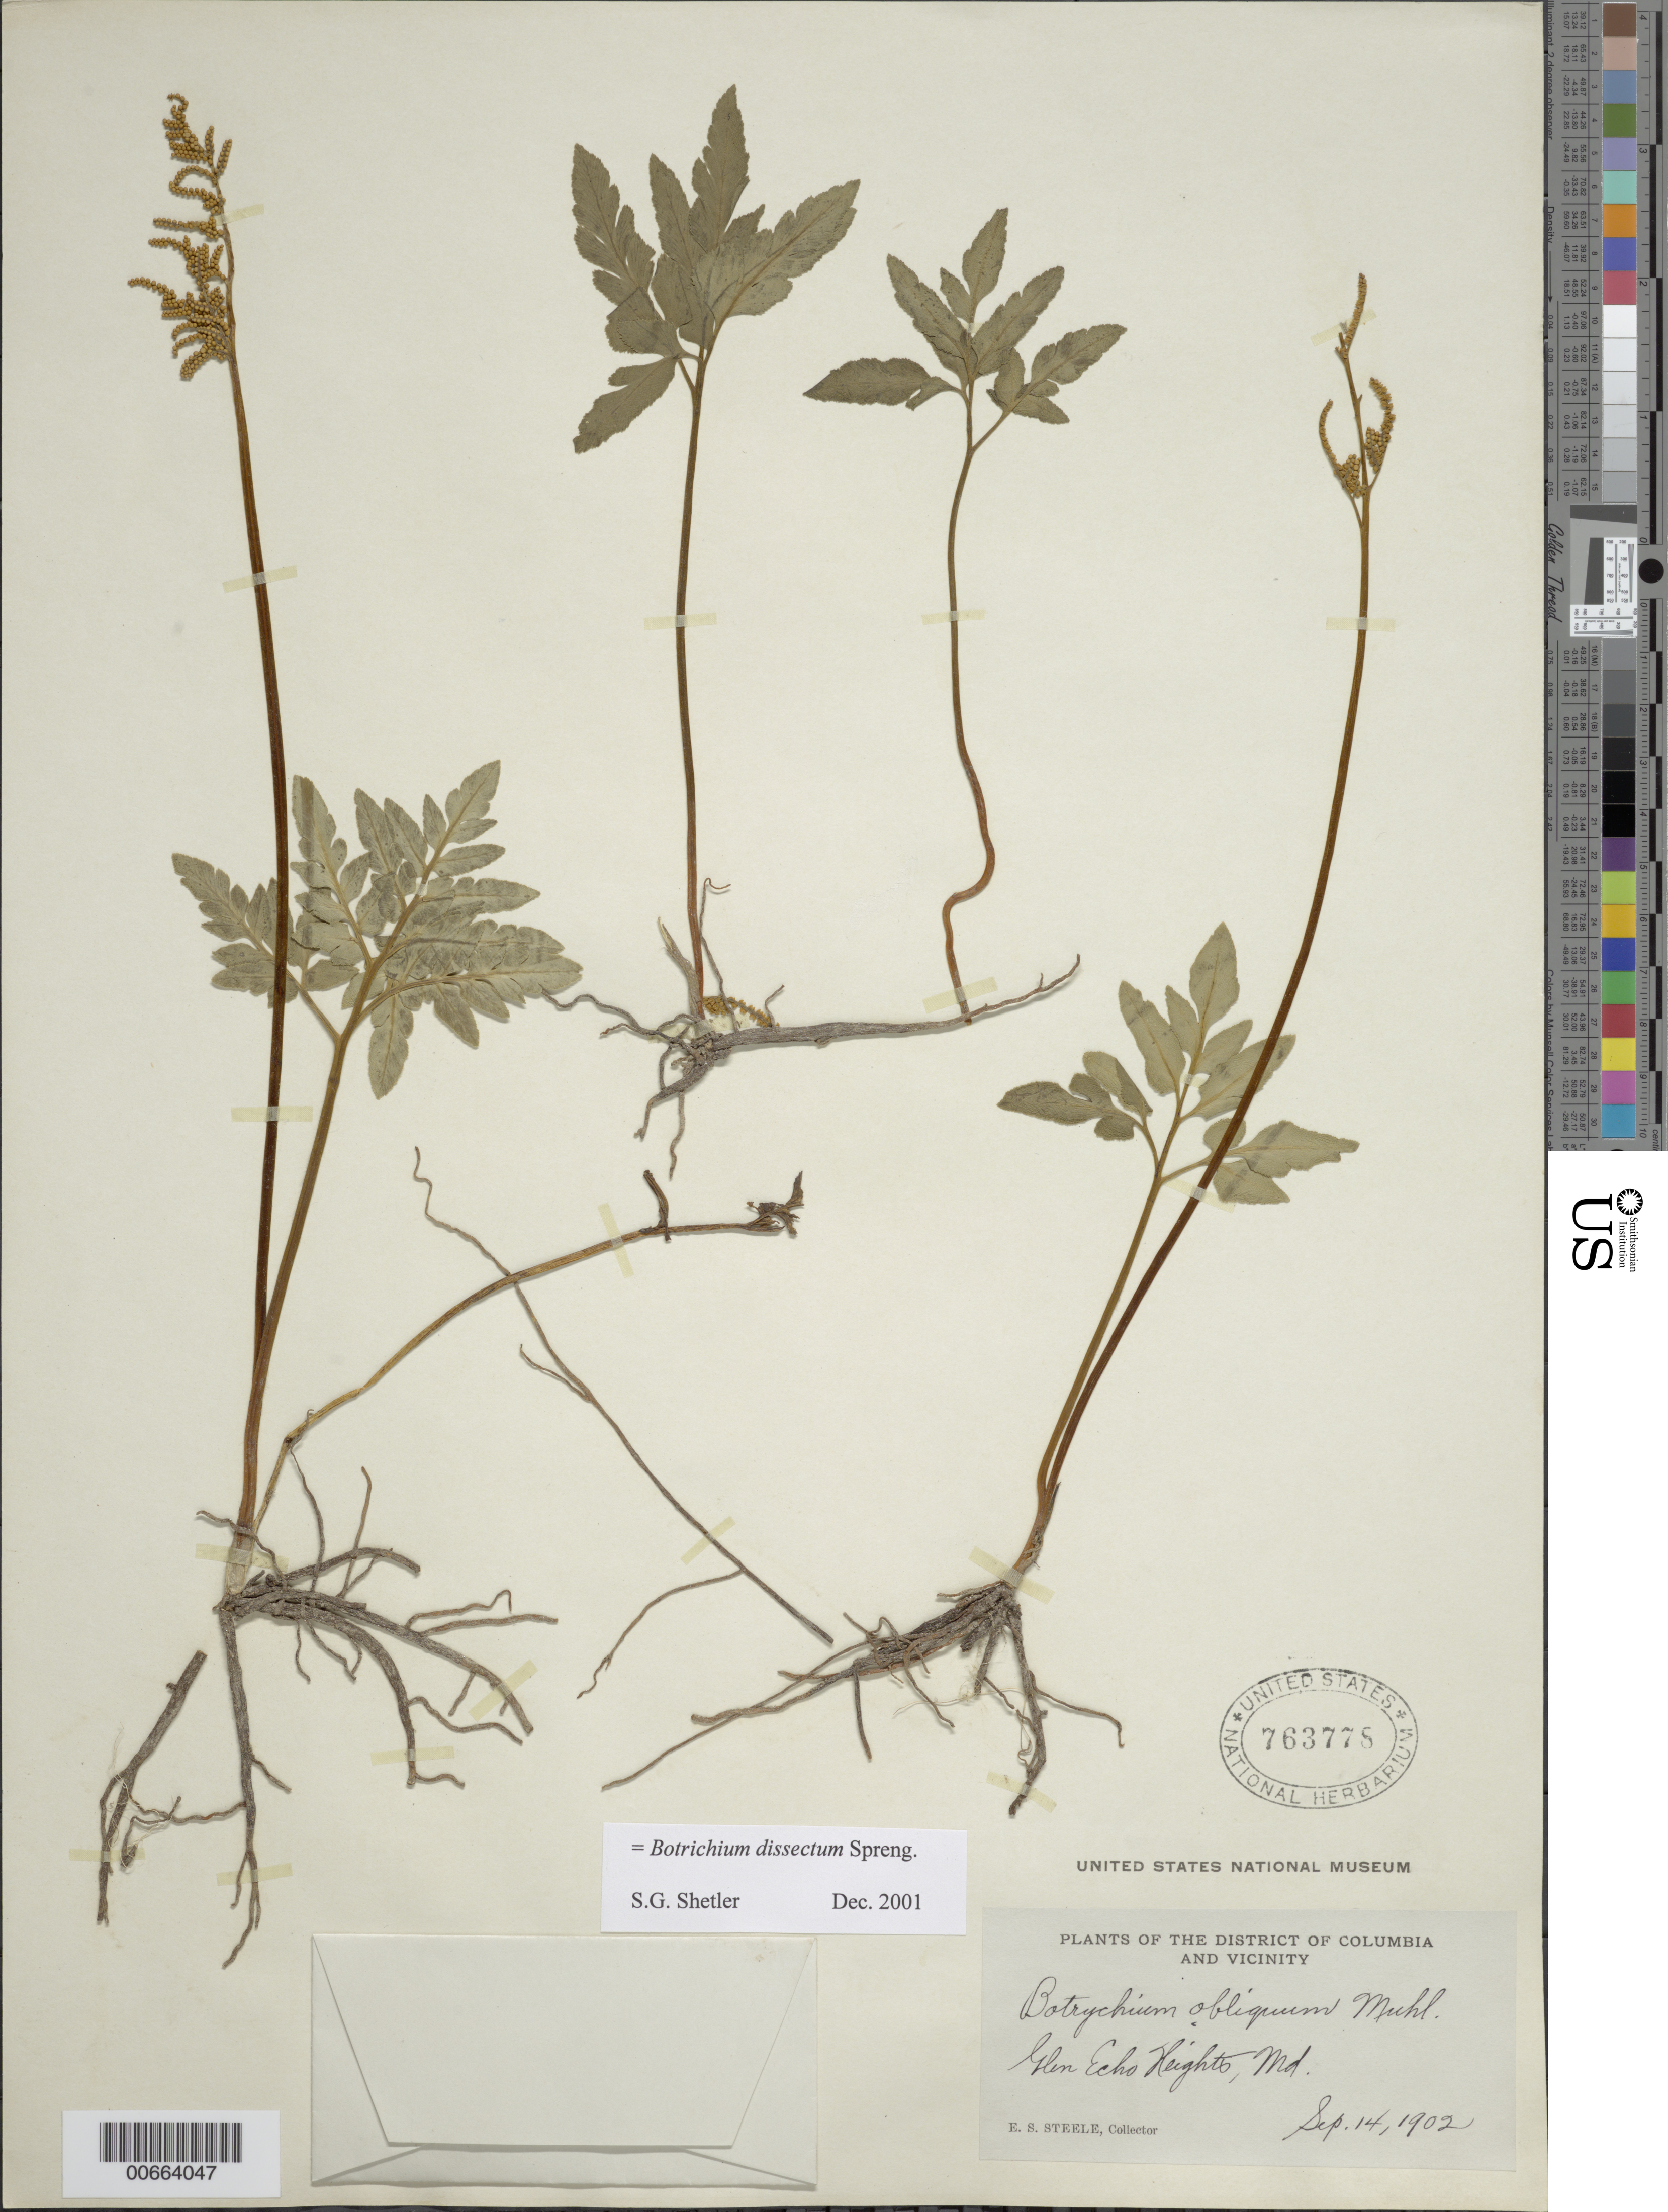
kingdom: Plantae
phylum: Tracheophyta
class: Polypodiopsida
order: Ophioglossales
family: Ophioglossaceae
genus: Botrychium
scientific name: Botrychium dissectum var. obliquum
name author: Clute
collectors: E. Steele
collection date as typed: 14 Sep 1902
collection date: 1902-09-14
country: United States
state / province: Maryland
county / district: Montgomery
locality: Glen Echo Heights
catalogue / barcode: US 763778